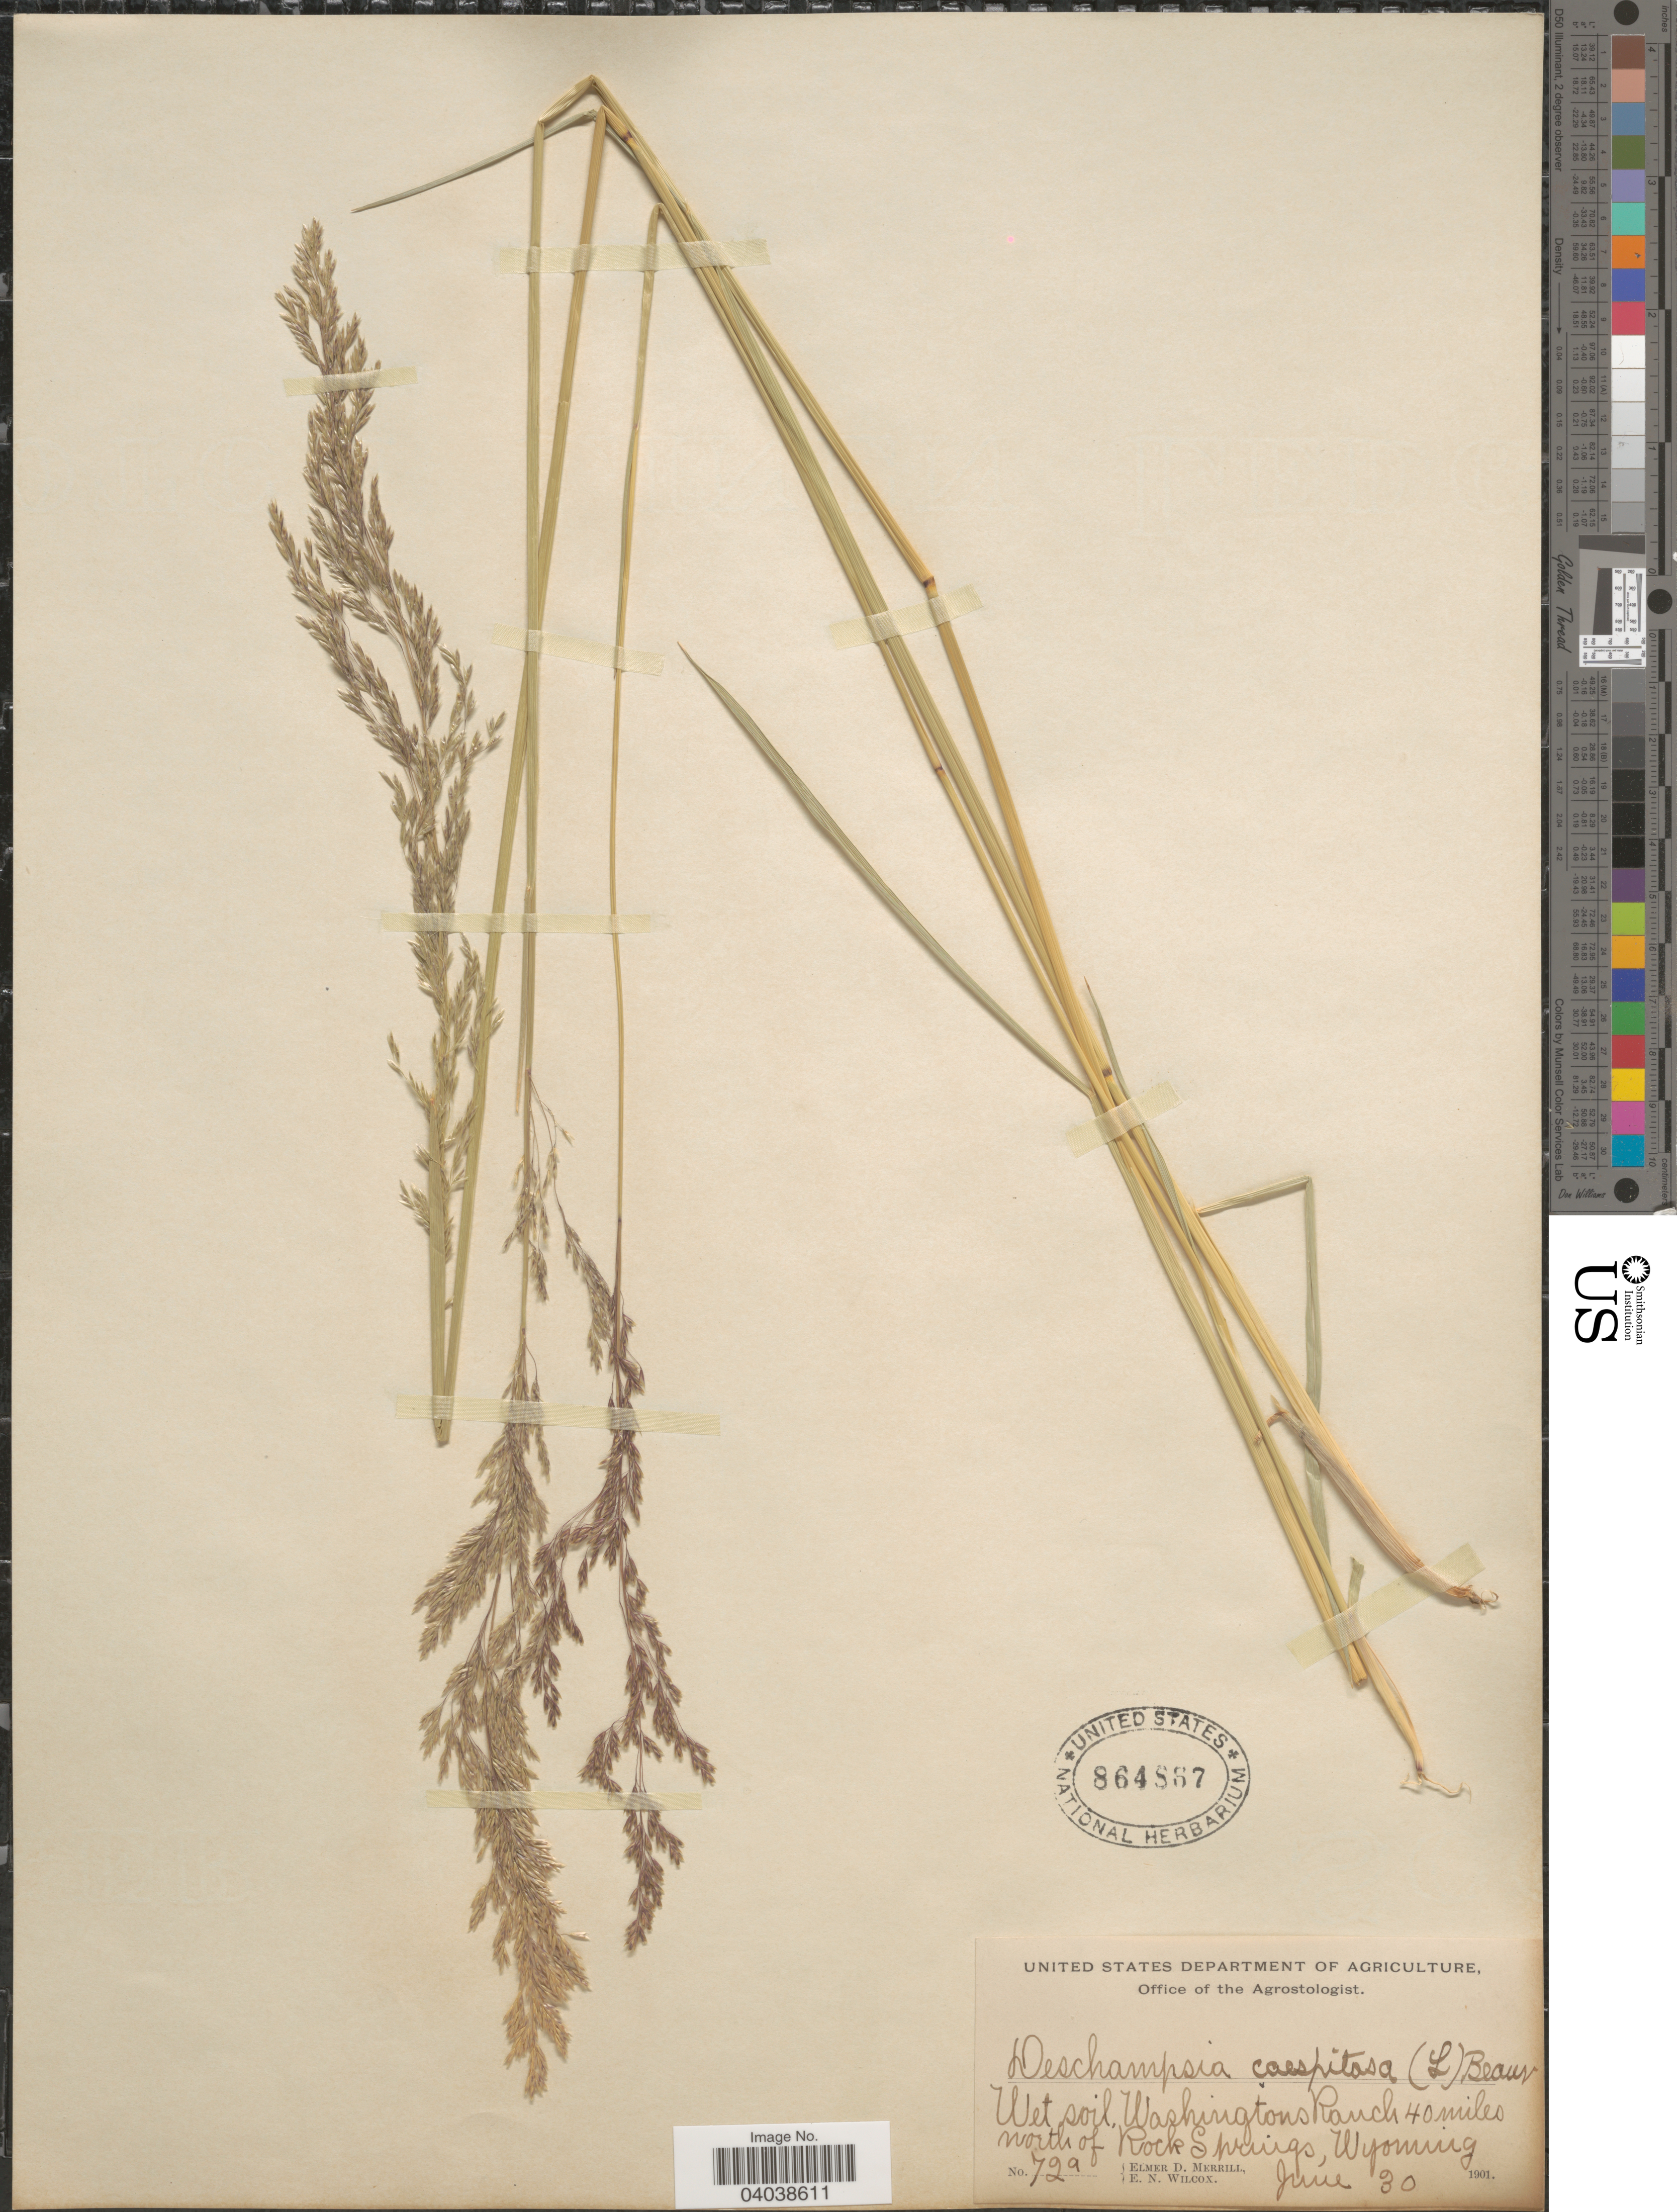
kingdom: Plantae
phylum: Tracheophyta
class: Liliopsida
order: Poales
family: Poaceae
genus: Deschampsia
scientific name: Deschampsia cespitosa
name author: (L.) P. Beauv.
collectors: E. D. Merrill & E. Wilcox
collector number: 72a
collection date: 1901-06-30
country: United States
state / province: Wyoming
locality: Wet soil, Washingtons Ranch 40 miles north of Rock Springs.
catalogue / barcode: US 864867